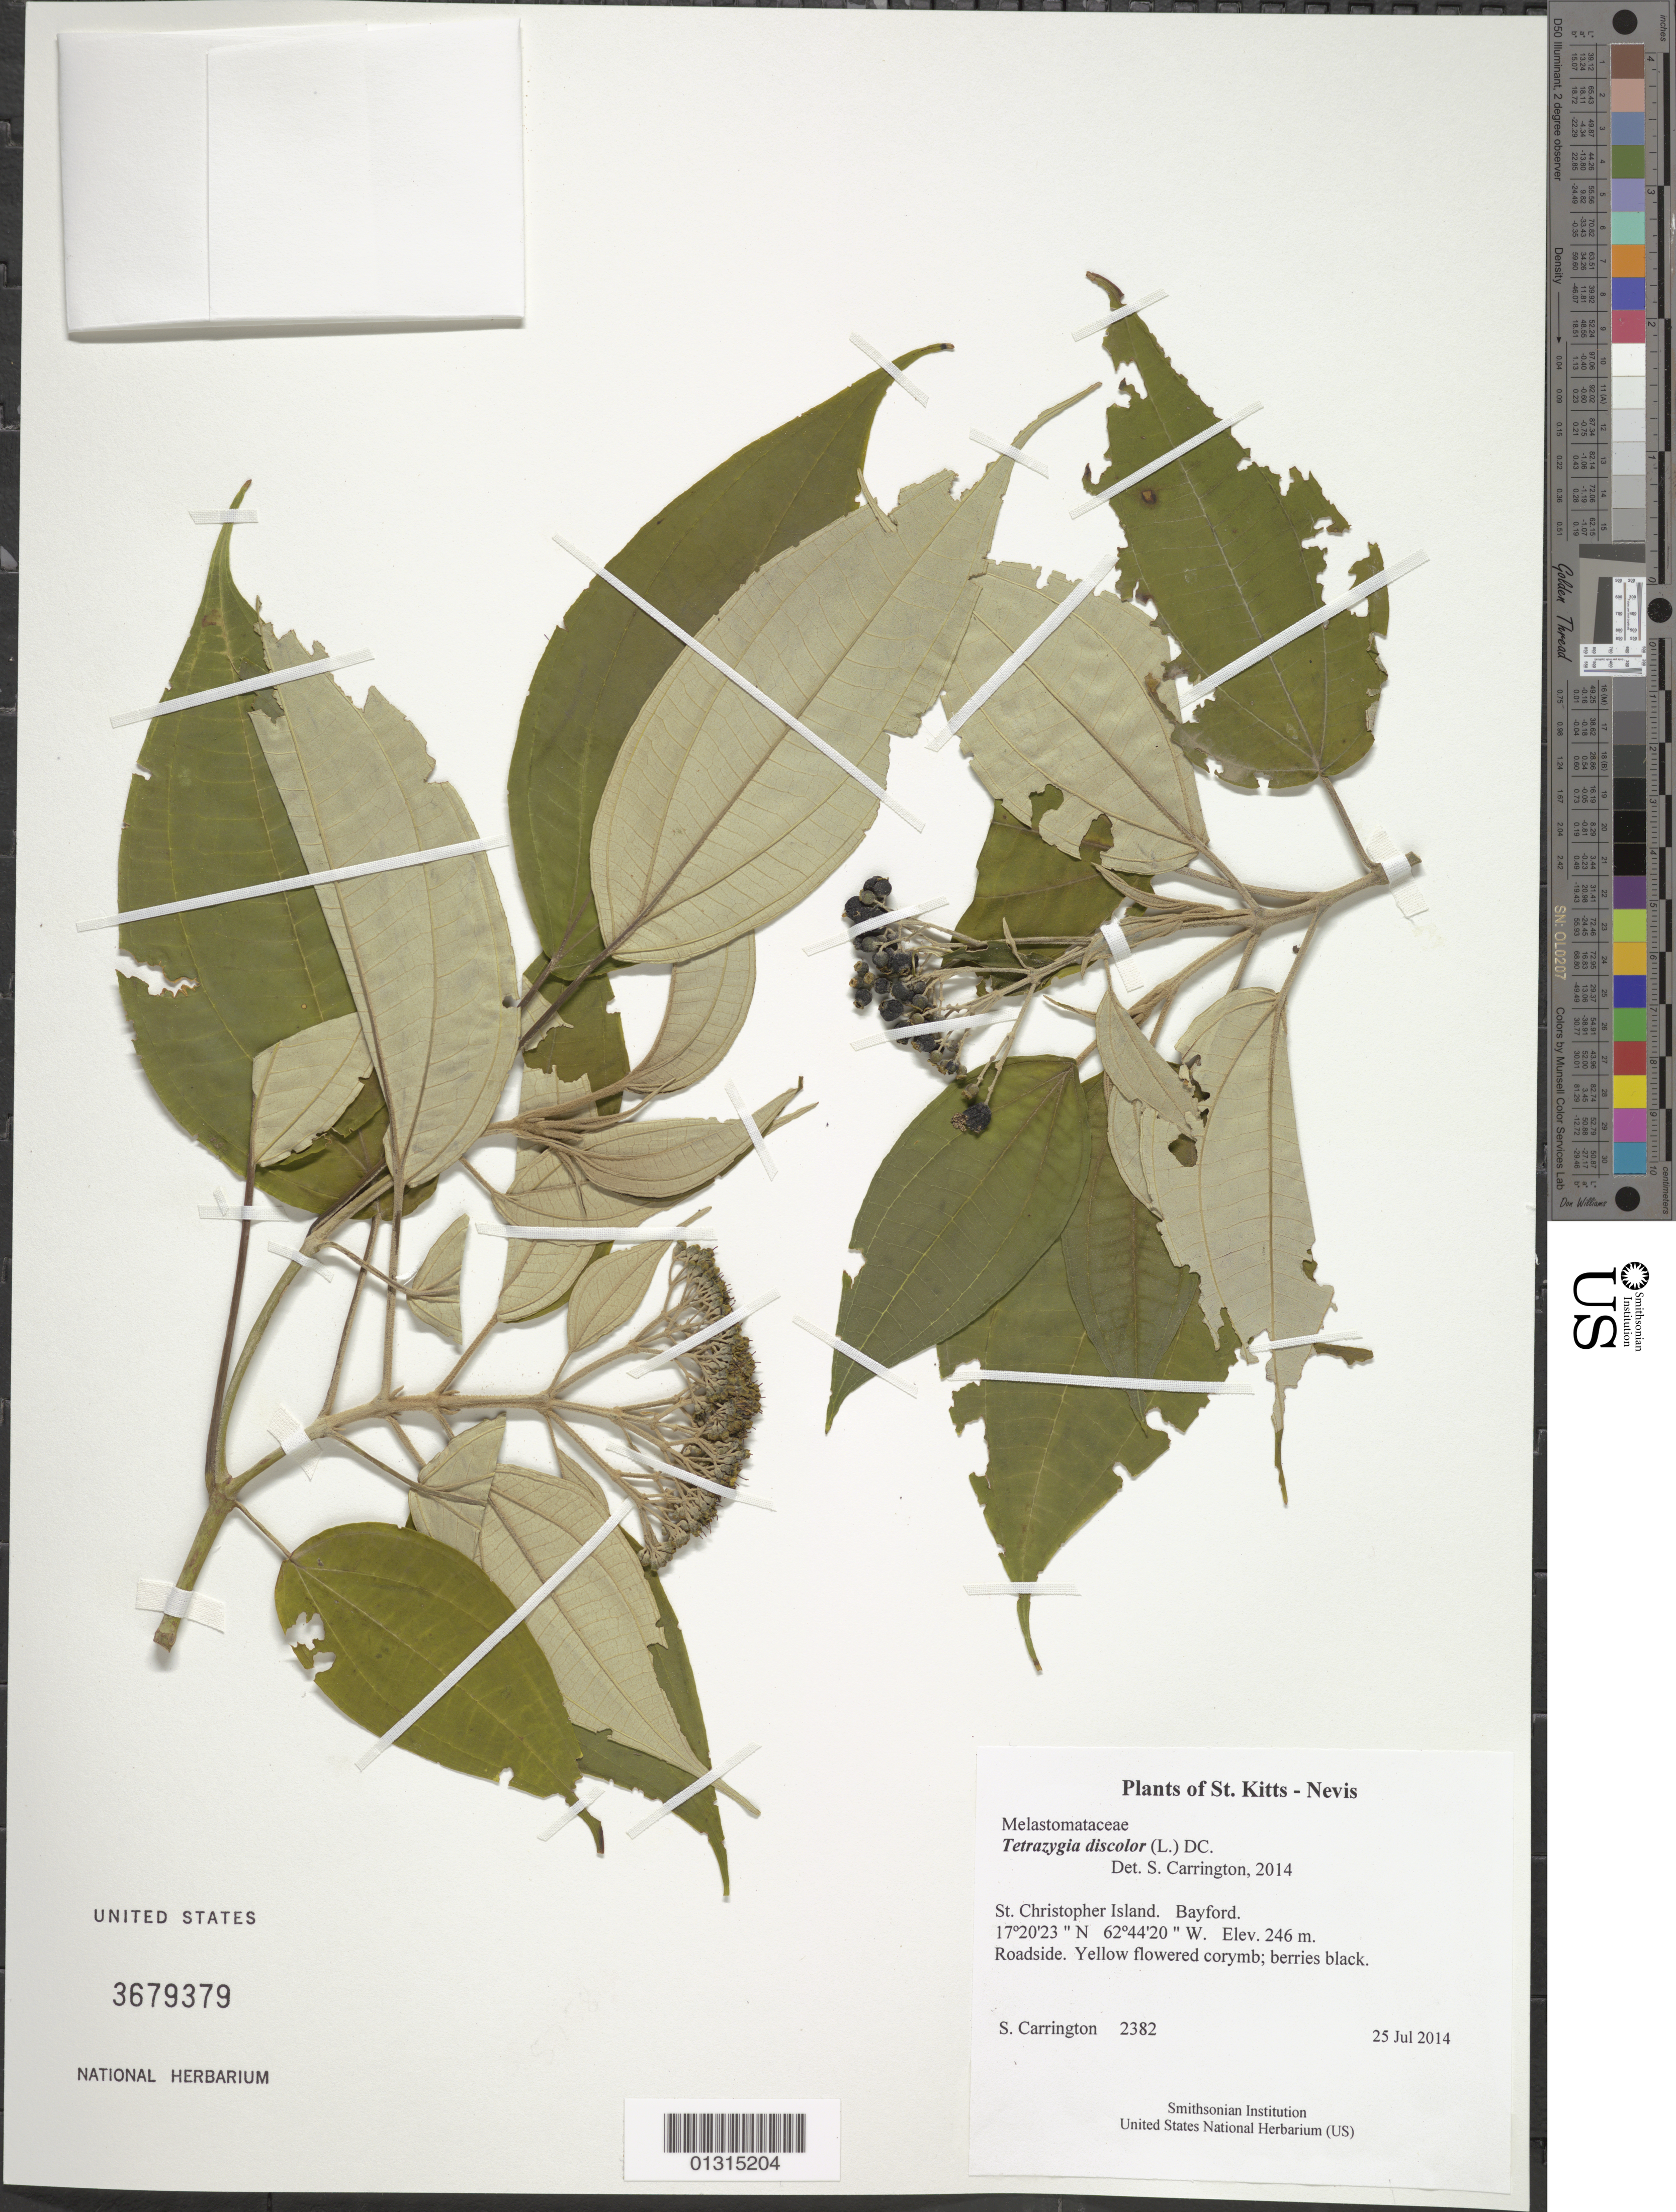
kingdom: Plantae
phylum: Tracheophyta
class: Magnoliopsida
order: Myrtales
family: Melastomataceae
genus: Tetrazygia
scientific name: Tetrazygia discolor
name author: (L.) DC.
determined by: Carrington, C. M. S.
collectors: C. M. S. Carrington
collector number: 2382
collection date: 2014-07-25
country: St. Christopher-Nevis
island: St. Christopher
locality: Bayford.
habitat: Roadside.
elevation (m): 246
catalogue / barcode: US 3679379